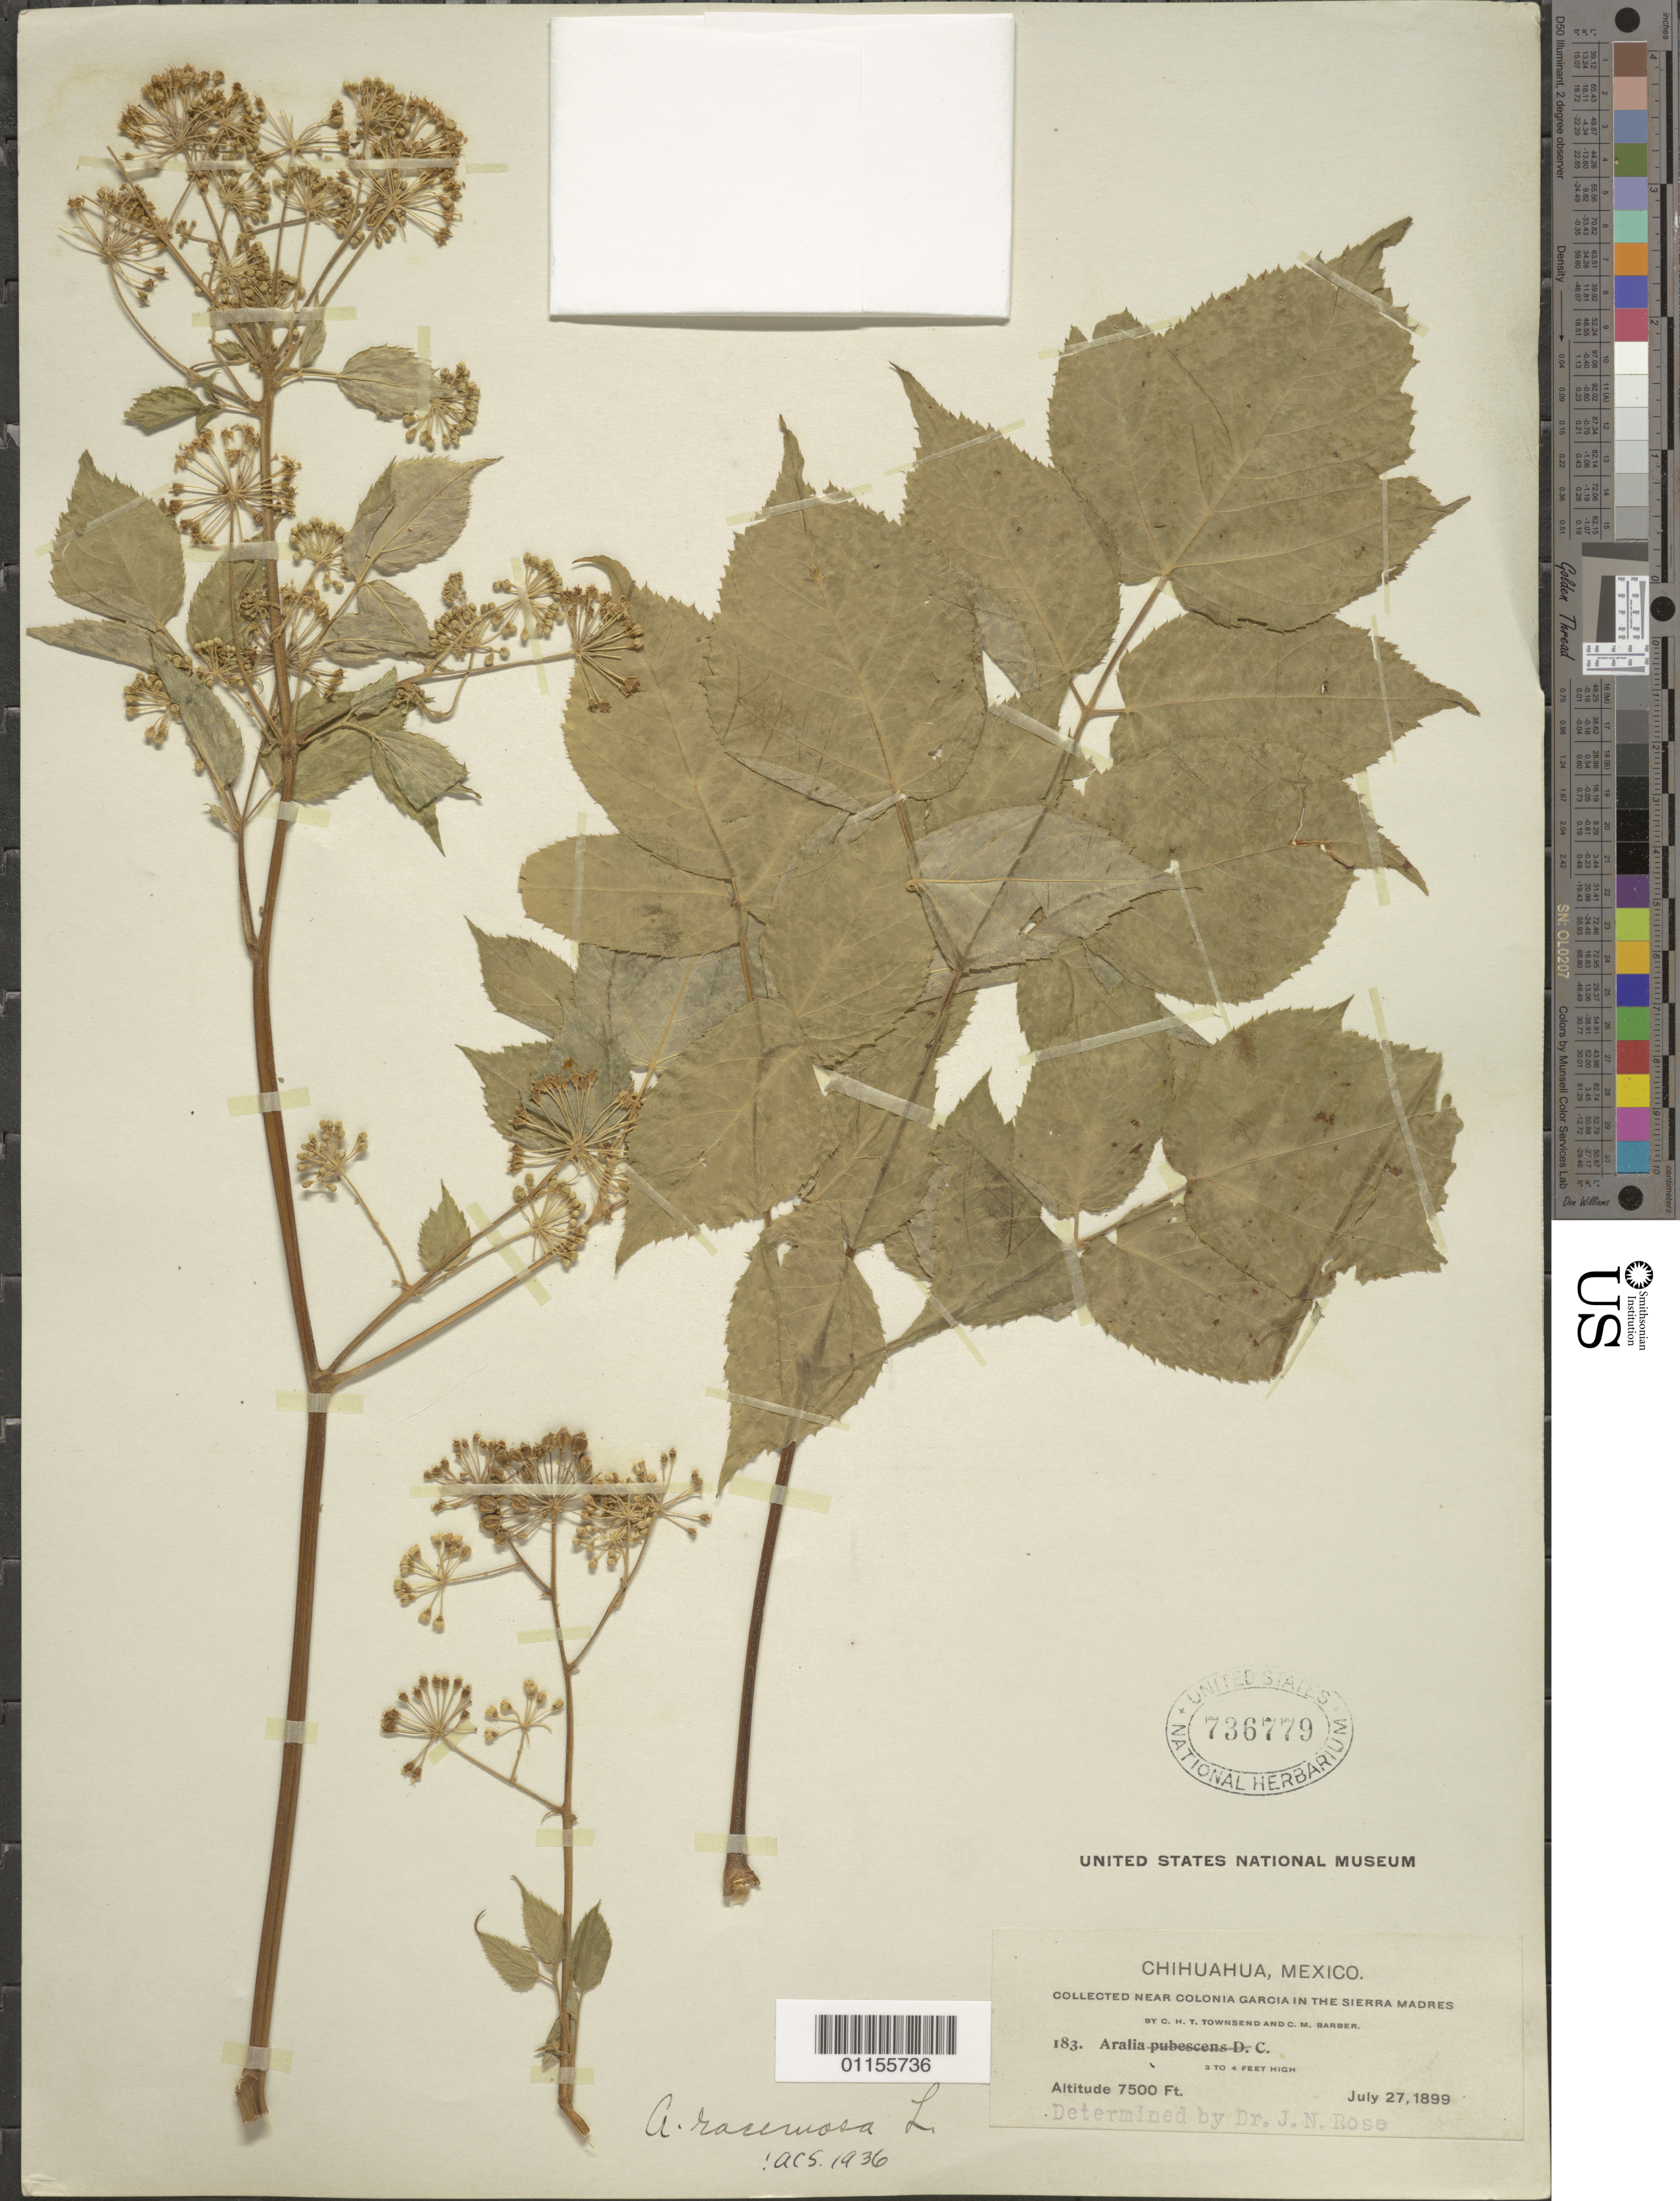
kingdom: Plantae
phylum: Tracheophyta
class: Magnoliopsida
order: Apiales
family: Araliaceae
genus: Aralia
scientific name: Aralia racemosa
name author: L.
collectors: C. H. Townsend & C. Barber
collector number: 183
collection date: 1899-07-27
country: Mexico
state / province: Chihuahua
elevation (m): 2286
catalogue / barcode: US 736779